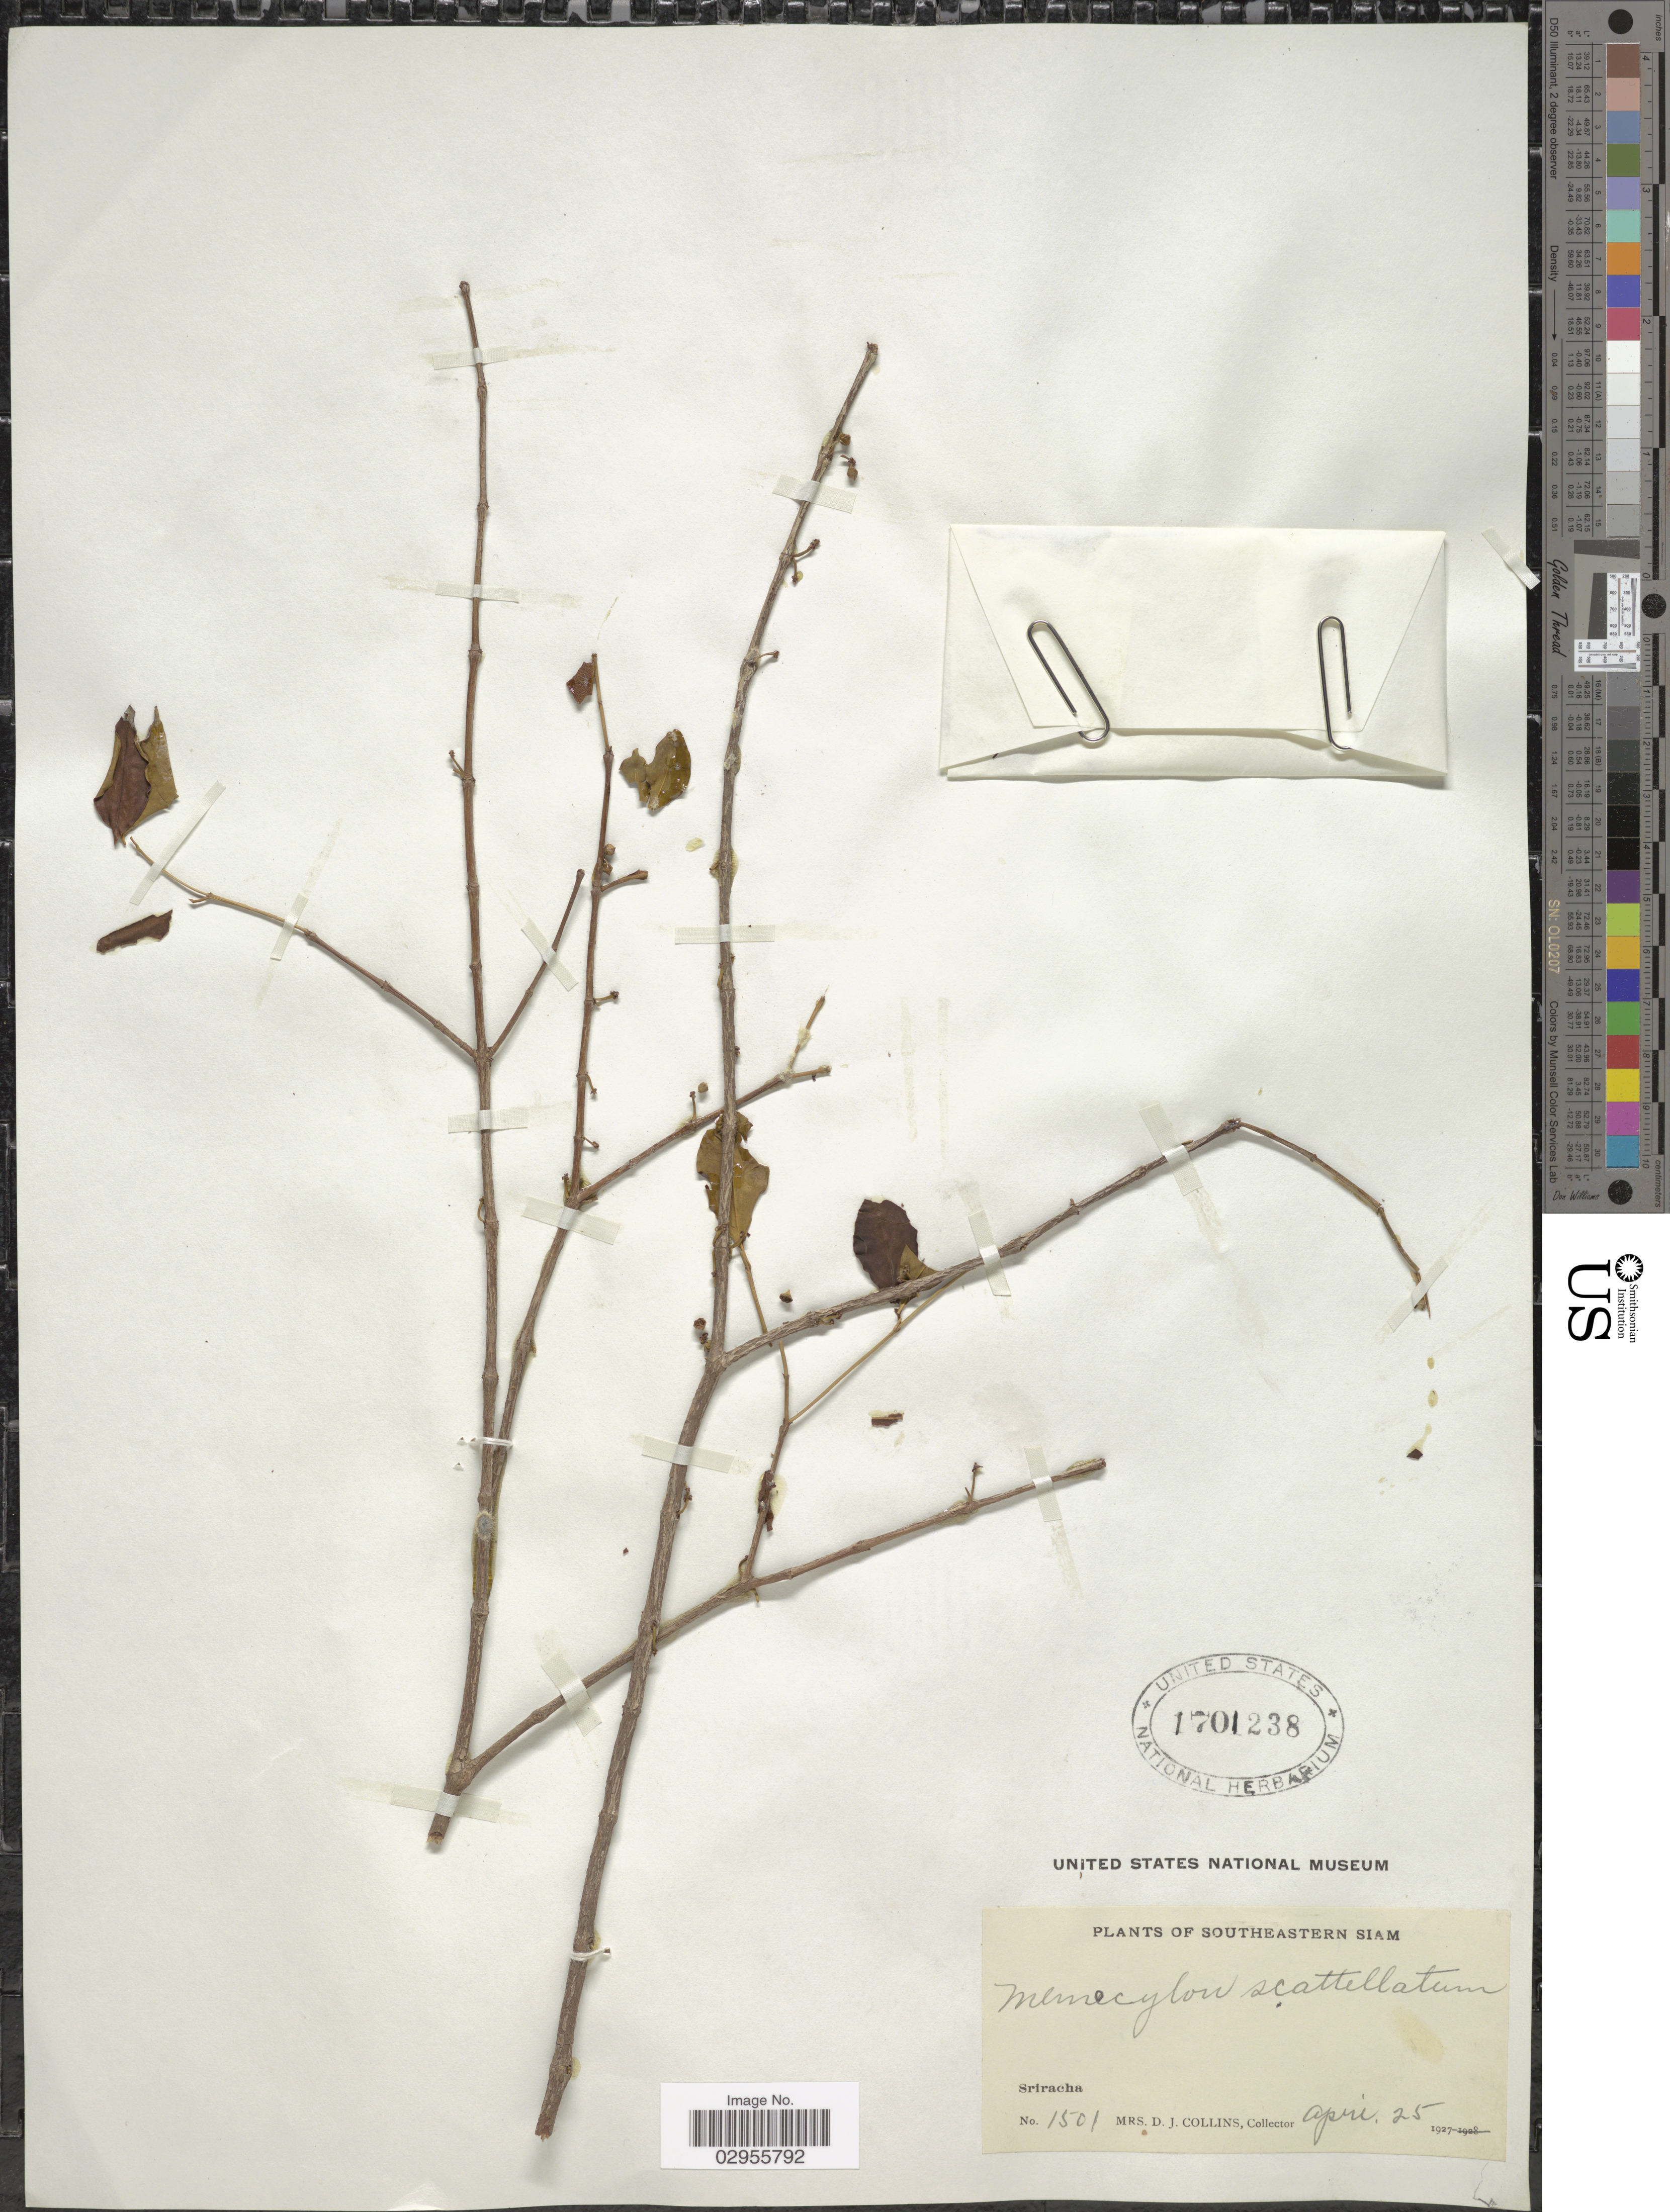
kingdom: Plantae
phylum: Tracheophyta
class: Magnoliopsida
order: Myrtales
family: Melastomataceae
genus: Memecylon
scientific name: Memecylon scutellatum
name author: (Lour.) Hook. & Arn.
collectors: Mrs. D. J. Collins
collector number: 1501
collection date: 1927-04-25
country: Thailand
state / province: Chon Buri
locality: Southeastern Siam. Sriracha.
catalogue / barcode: US 1701238